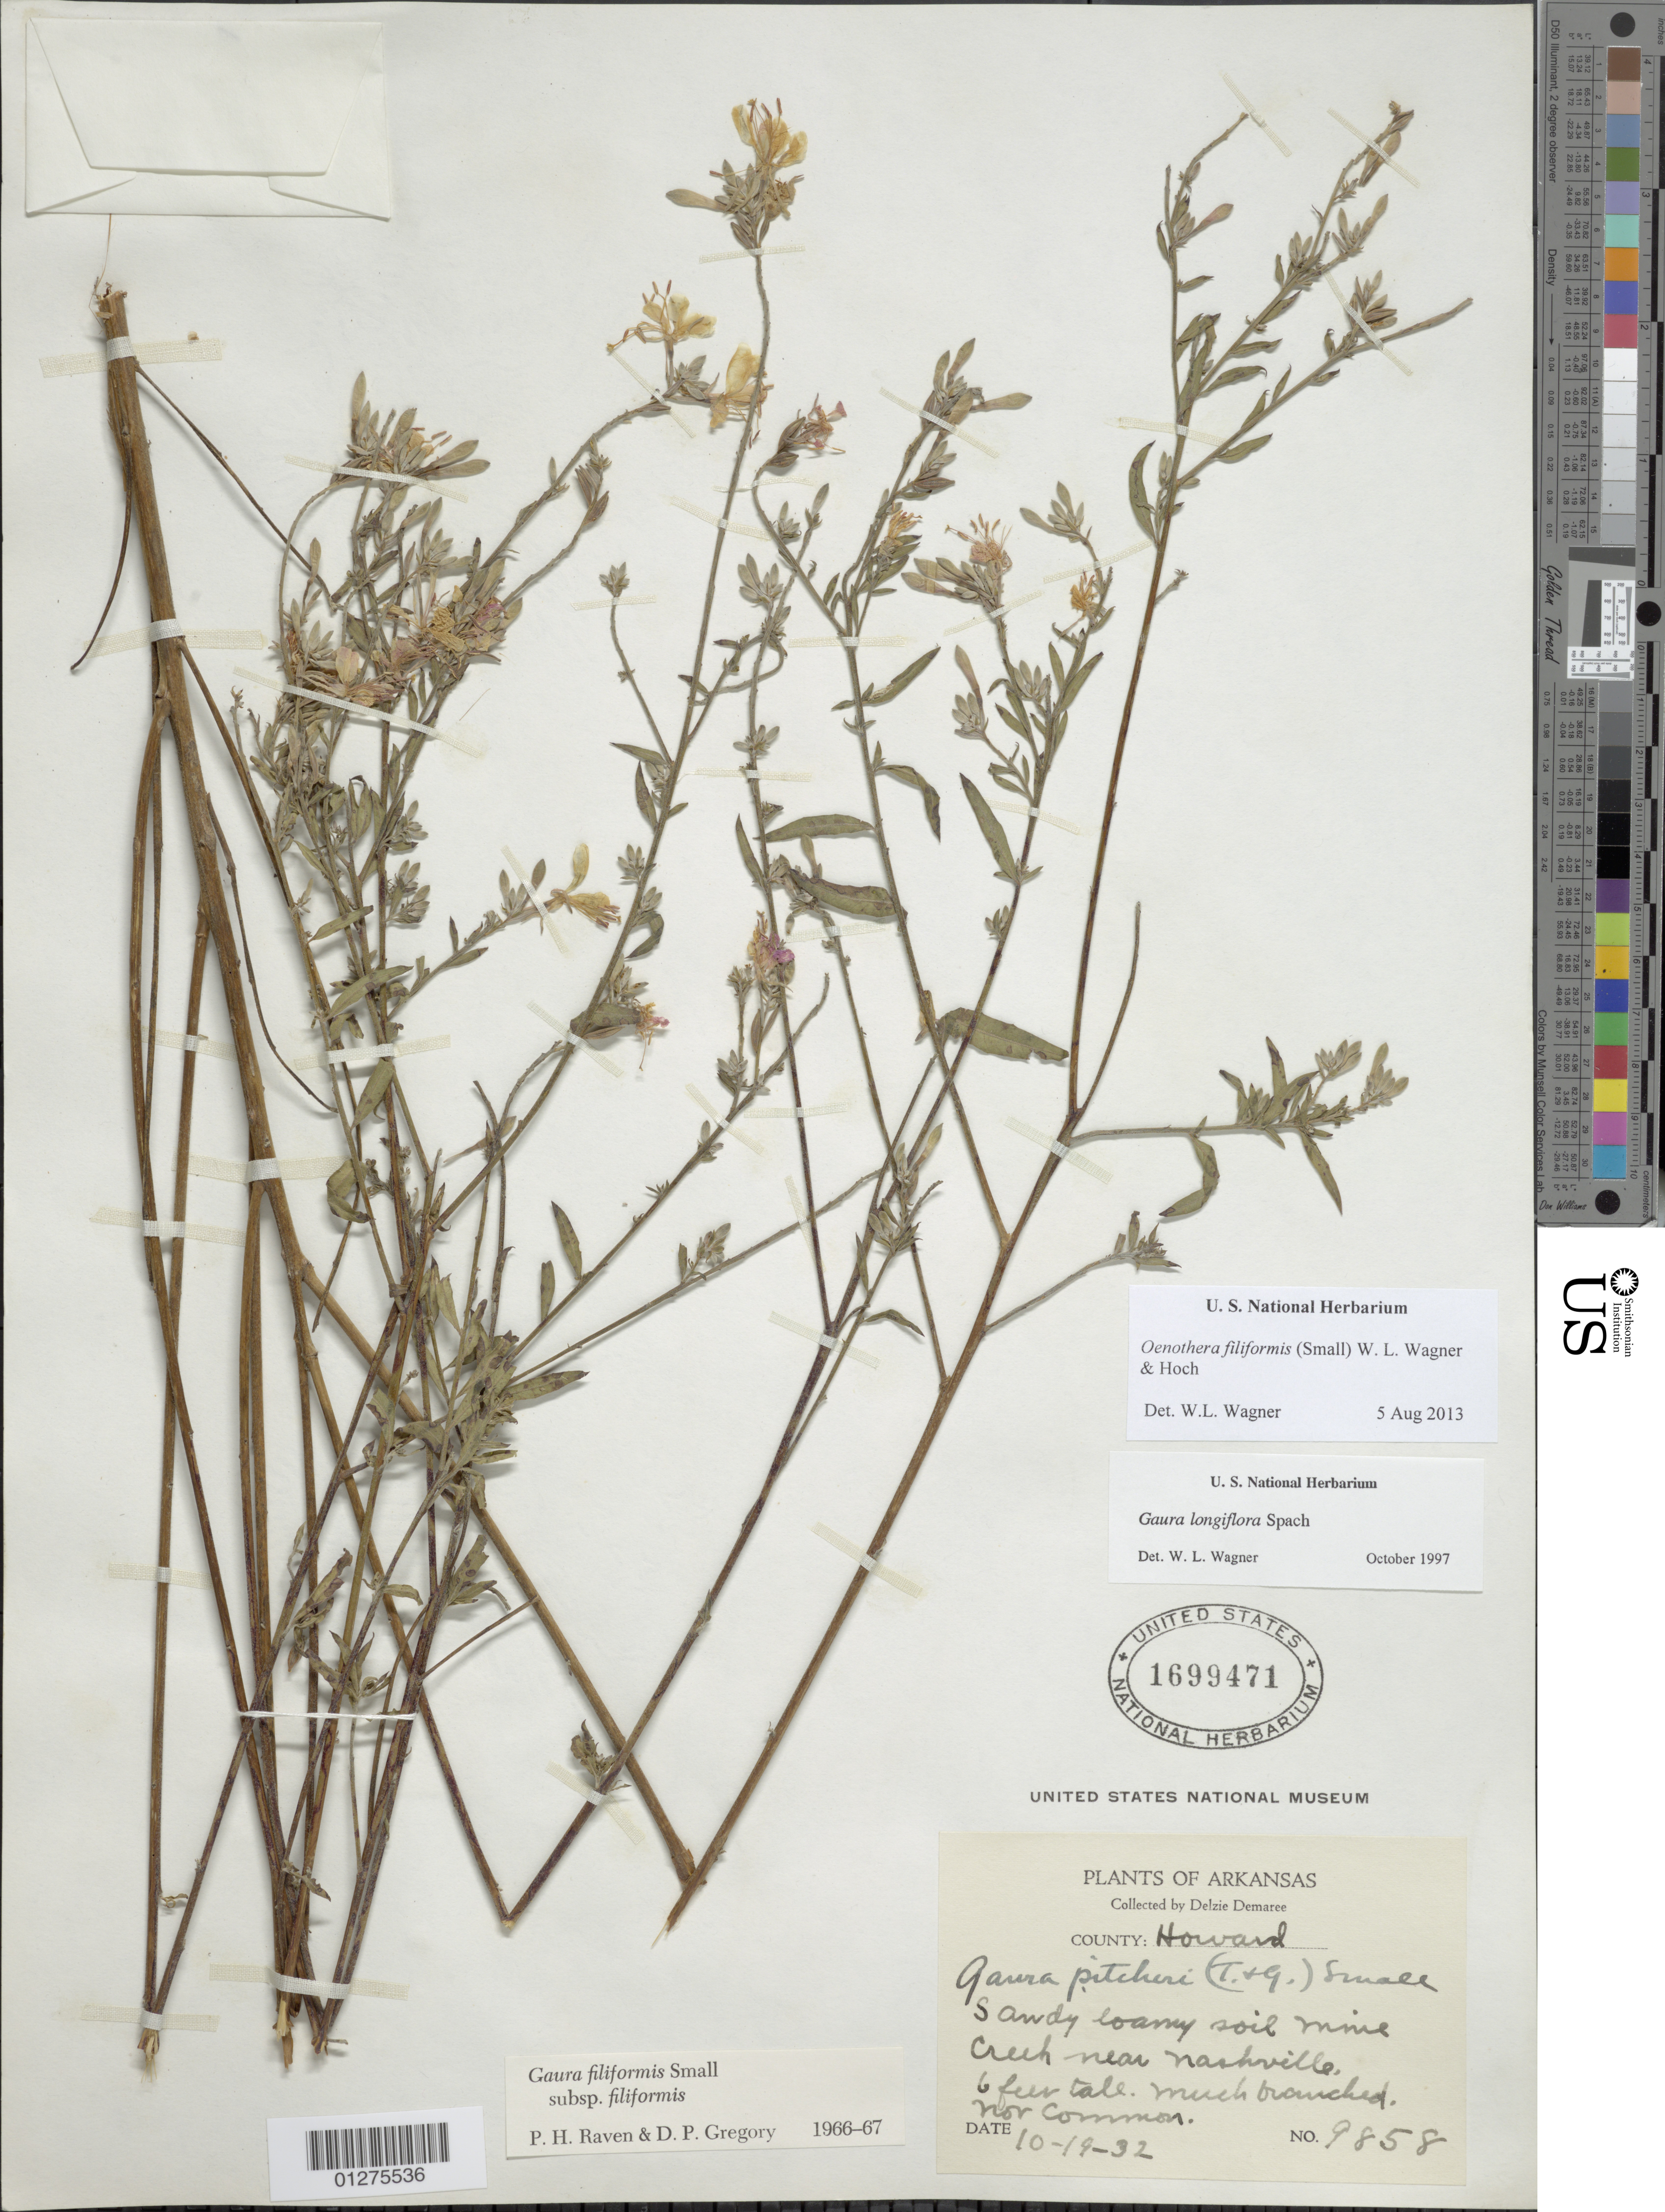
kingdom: Plantae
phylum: Tracheophyta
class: Magnoliopsida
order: Myrtales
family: Onagraceae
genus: Oenothera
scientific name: Oenothera filiformis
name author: (Small) W.L. Wagner & Hoch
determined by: Wagner, W. L., (BOT), Smithsonian Institution - National Museum of Natural History (UNITED STATES)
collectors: D. Demaree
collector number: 9858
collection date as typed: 19 Oct 1932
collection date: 1932-10-19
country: United States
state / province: Arkansas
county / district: Howard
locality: Nashville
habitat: Sandy loamy soil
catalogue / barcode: US 1699471